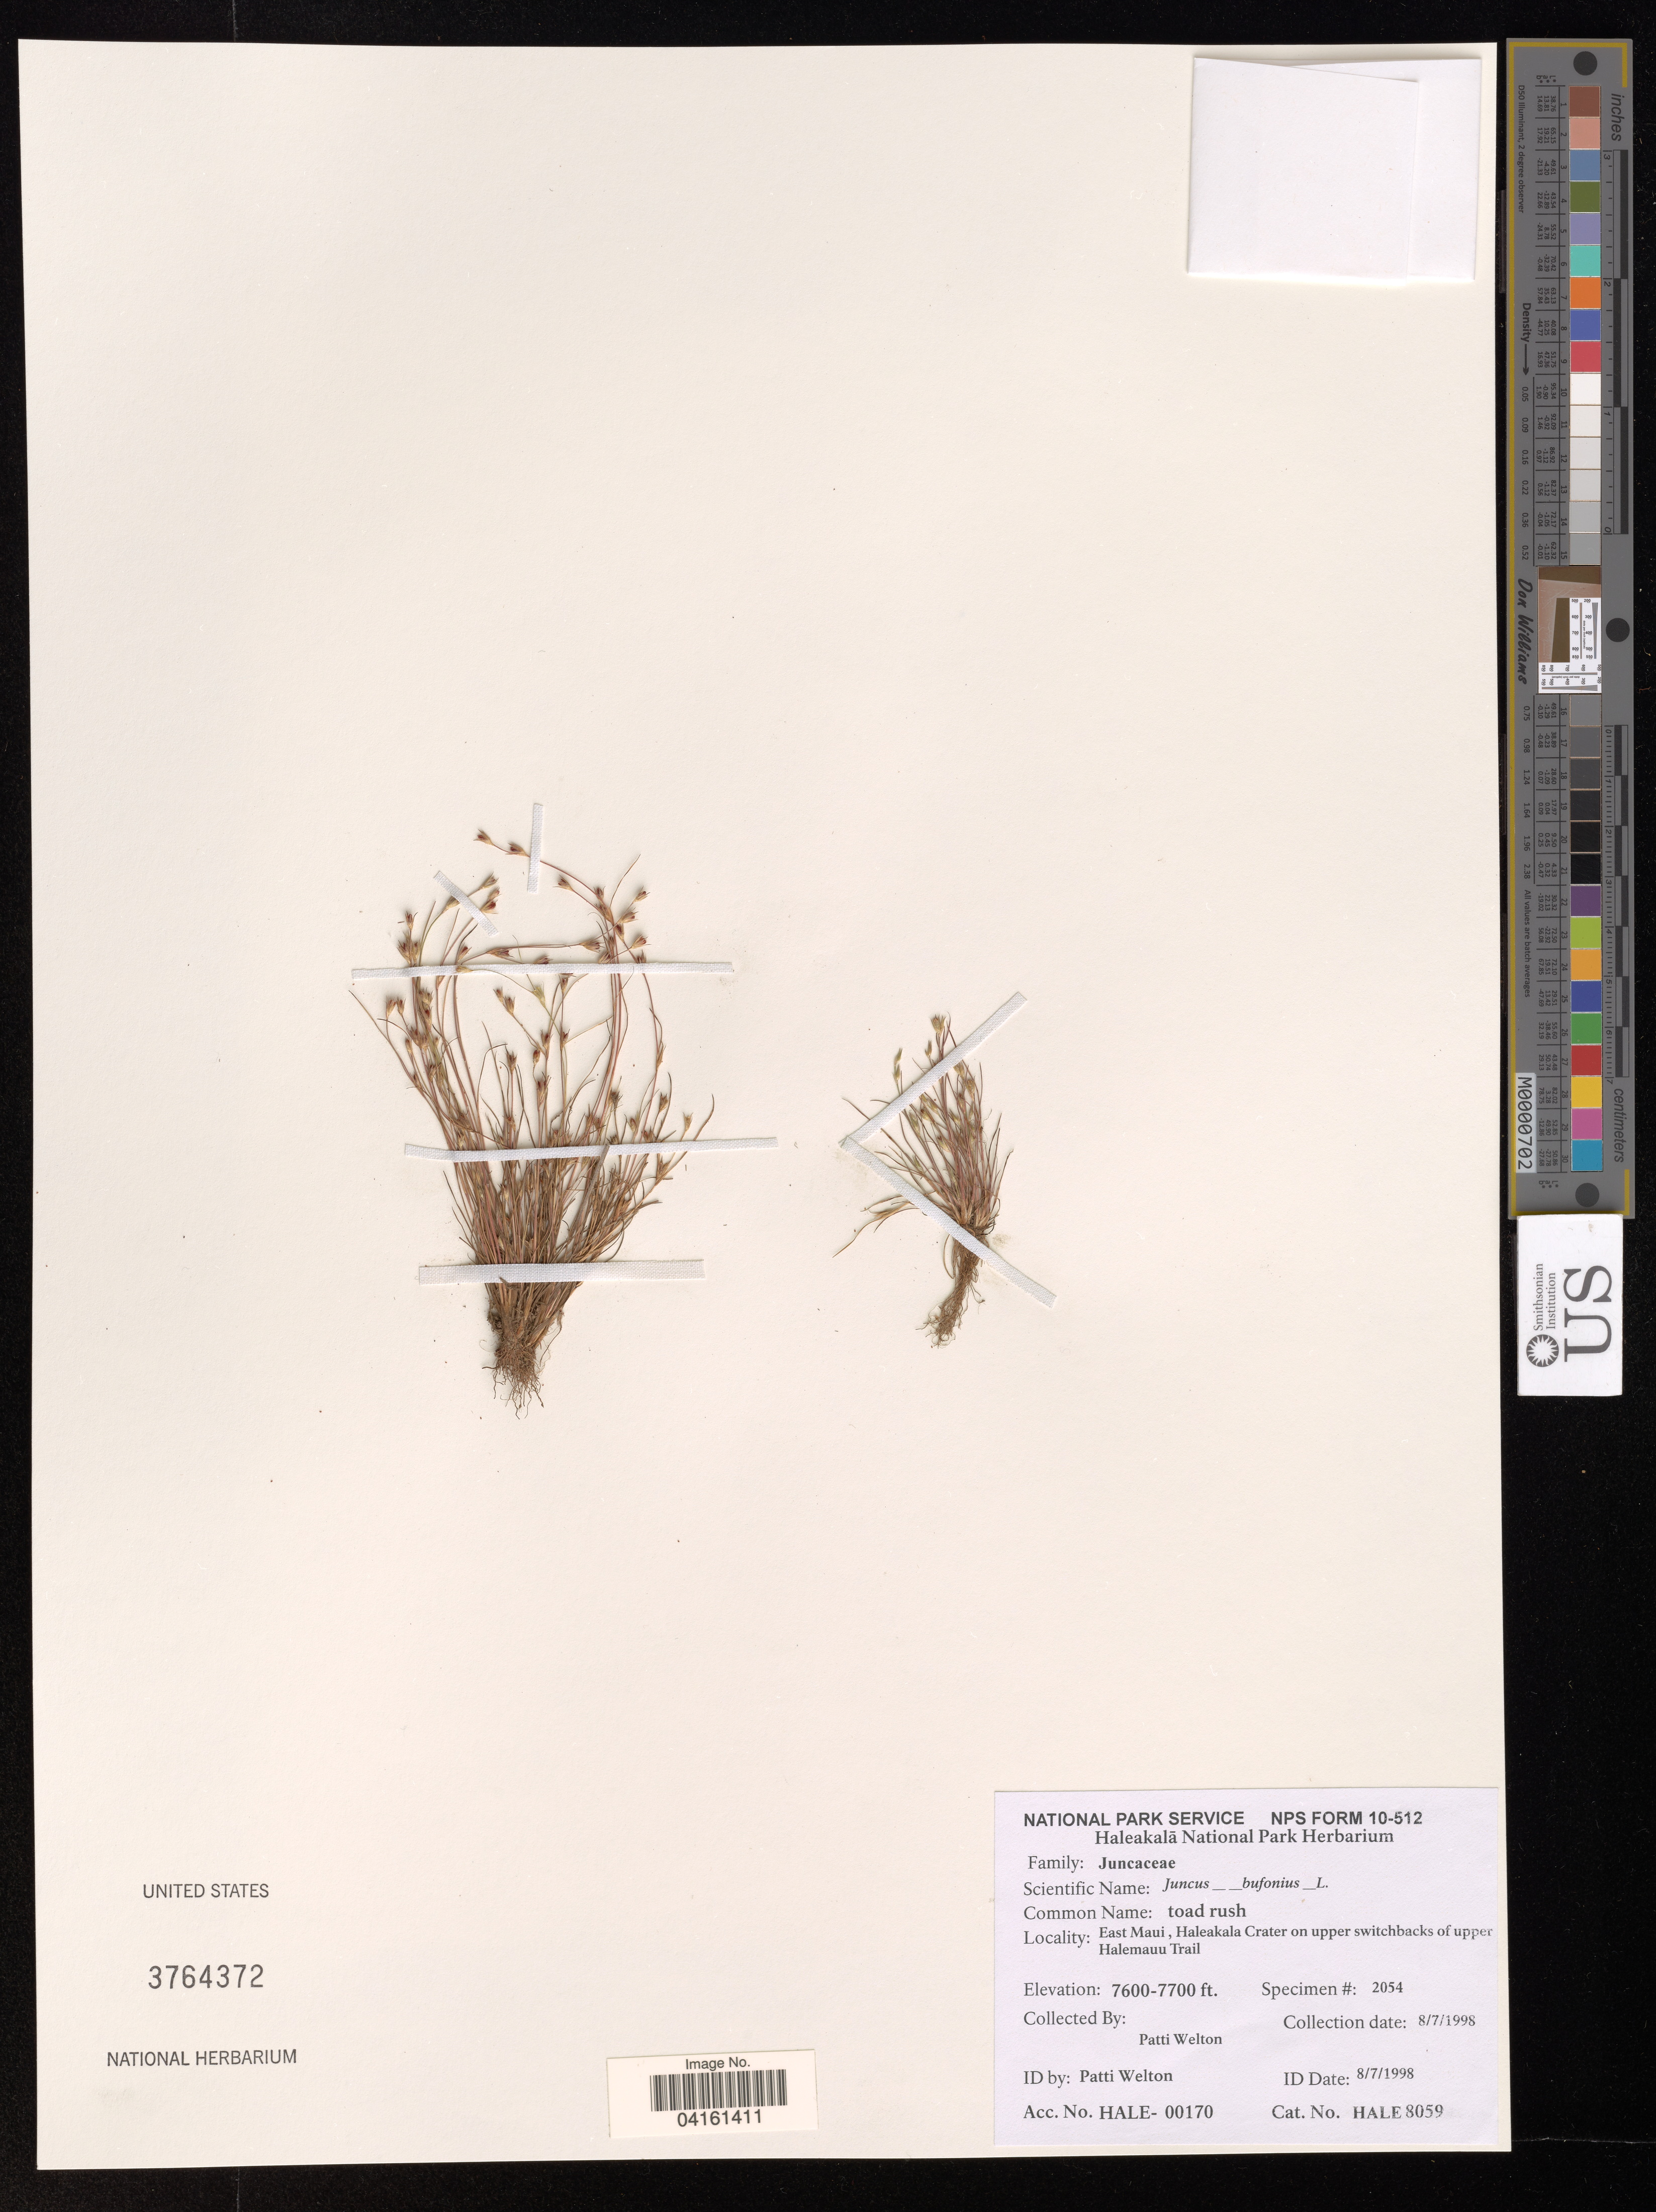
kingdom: Plantae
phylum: Tracheophyta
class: Liliopsida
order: Poales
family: Juncaceae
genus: Juncus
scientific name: Juncus bufonius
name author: L.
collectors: P. Welton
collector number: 2054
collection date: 1998-08-07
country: United States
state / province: Hawaii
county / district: Maui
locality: East Maui, Haleakala Crater on upper switchbacks of upper Halemauu Trail.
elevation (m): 2316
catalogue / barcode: US 3764372